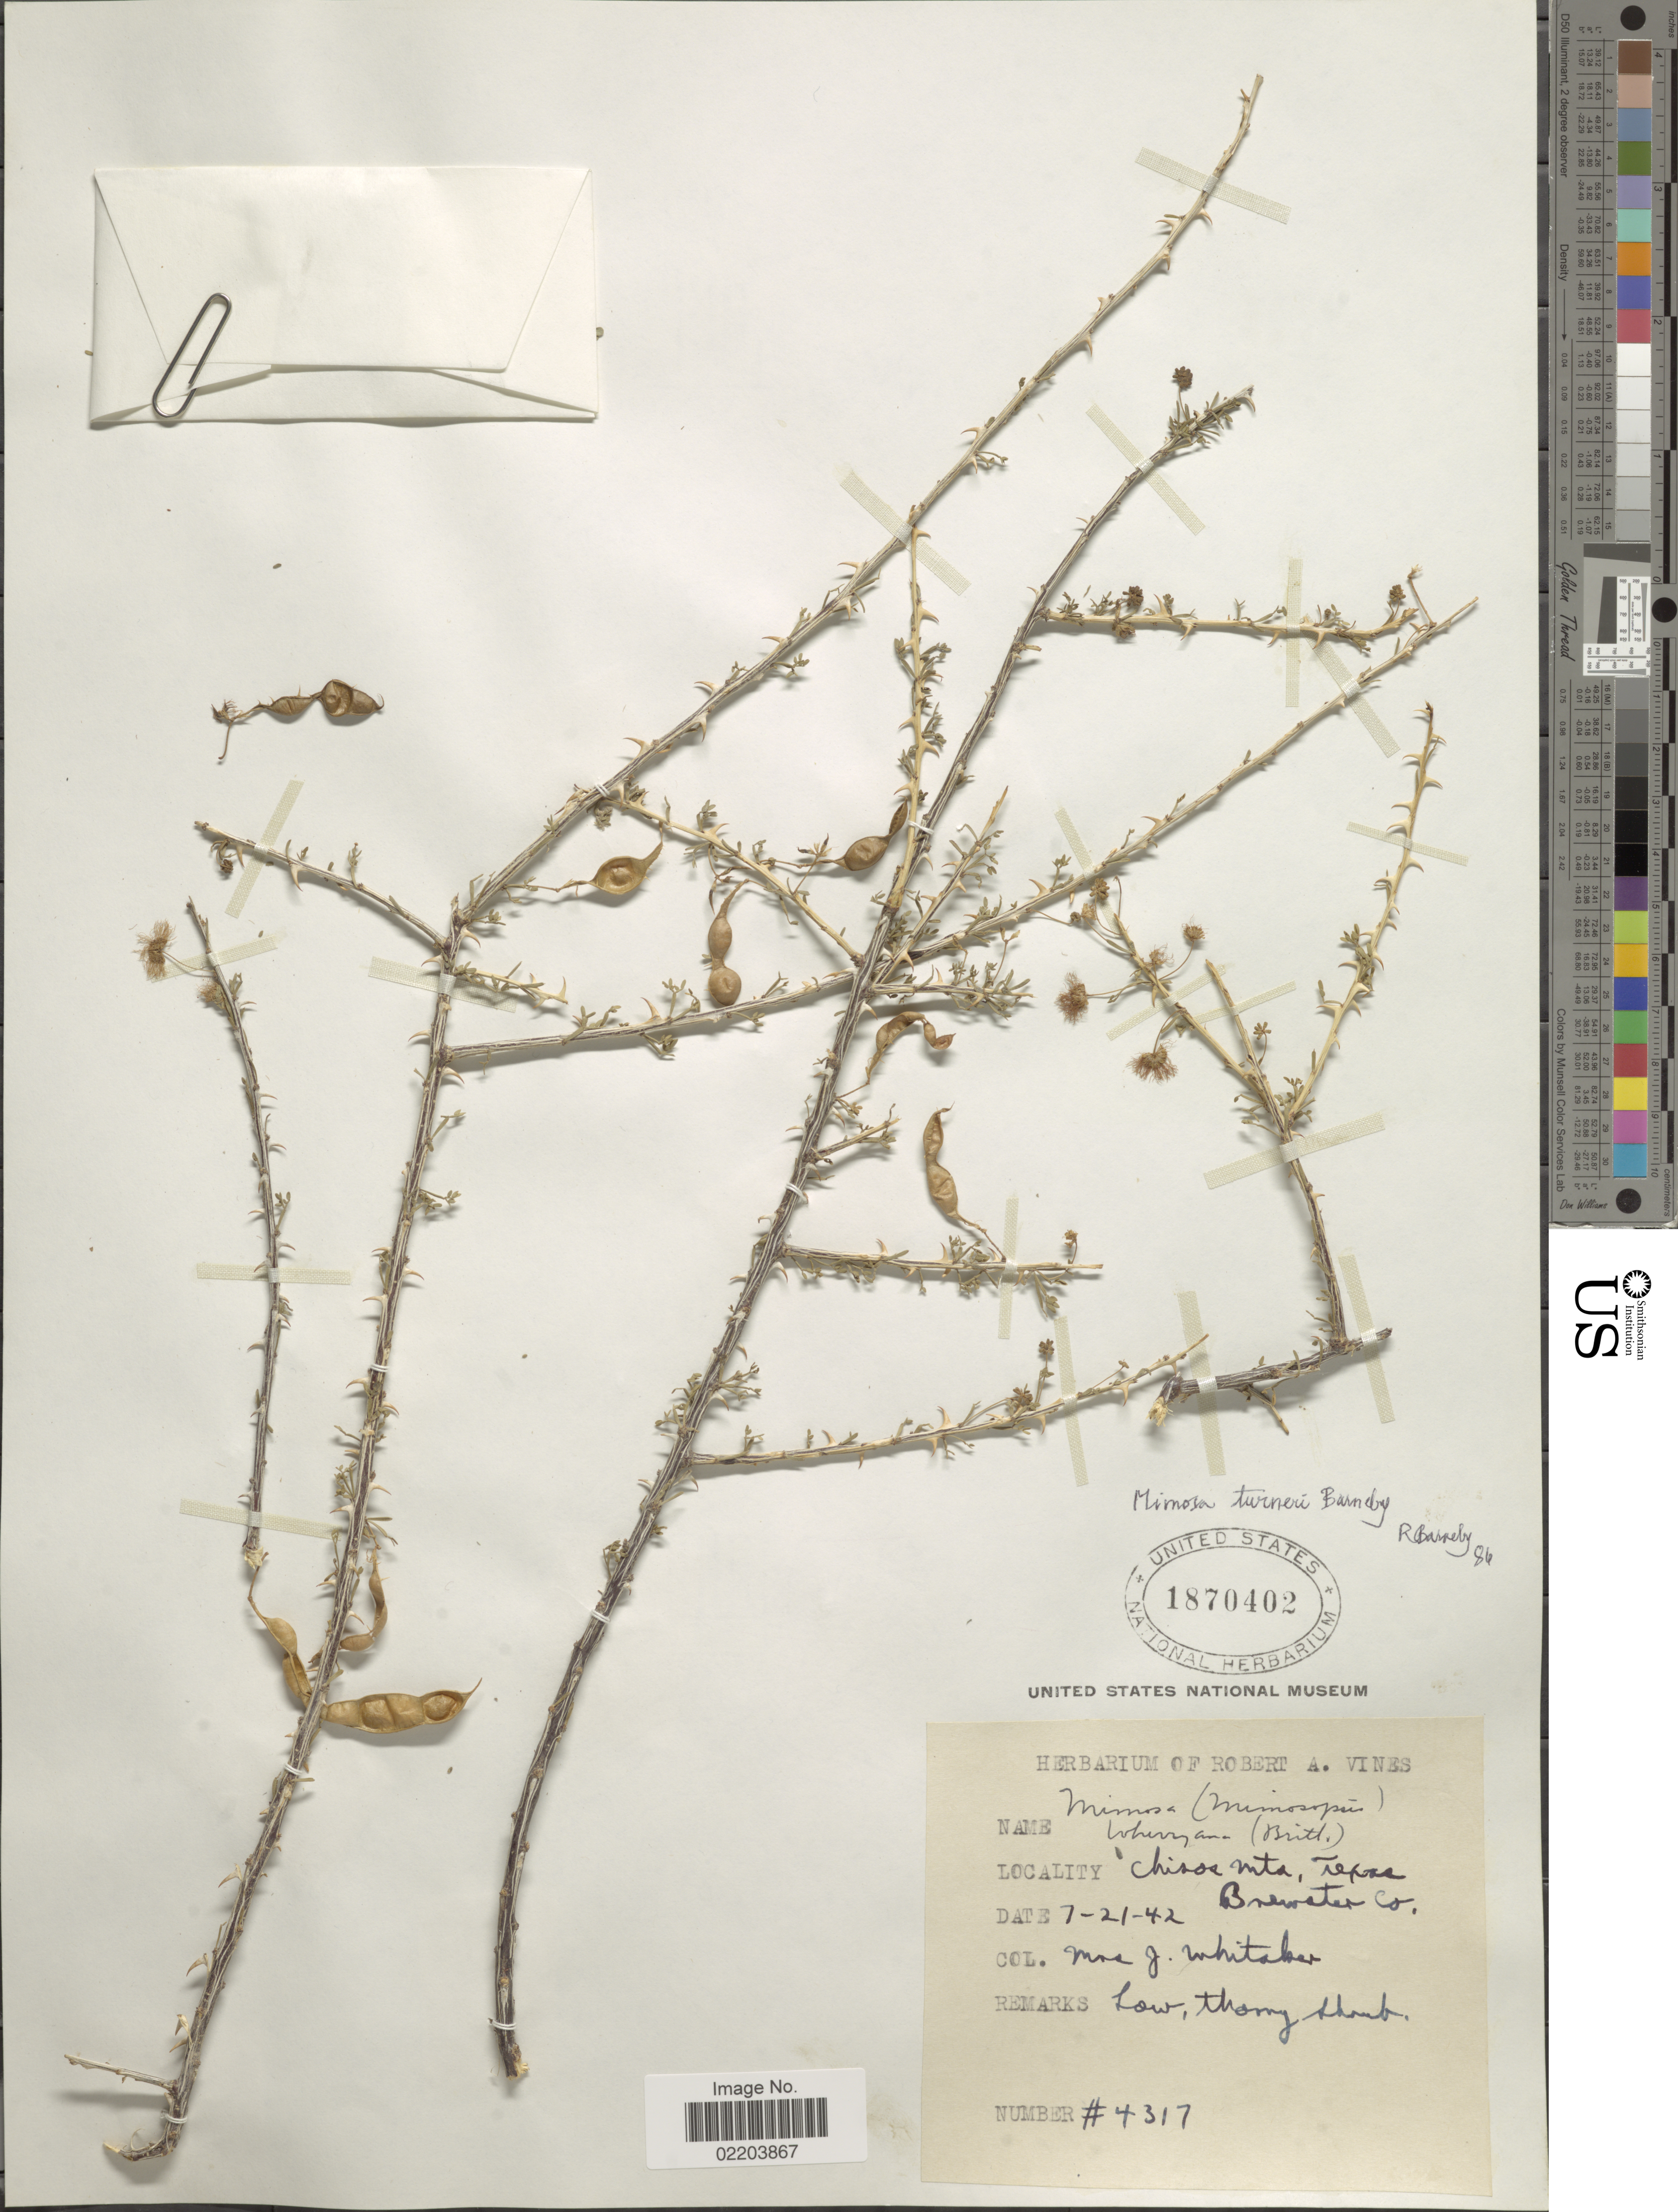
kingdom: Plantae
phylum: Tracheophyta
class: Magnoliopsida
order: Fabales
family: Fabaceae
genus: Mimosa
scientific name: Mimosa turneri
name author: Barneby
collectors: J. Whitaker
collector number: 4317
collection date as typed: Transcribed d/m/y: 21/7/42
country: United States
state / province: Texas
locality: Chisos Mts, Brewster Co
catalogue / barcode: US 1870402